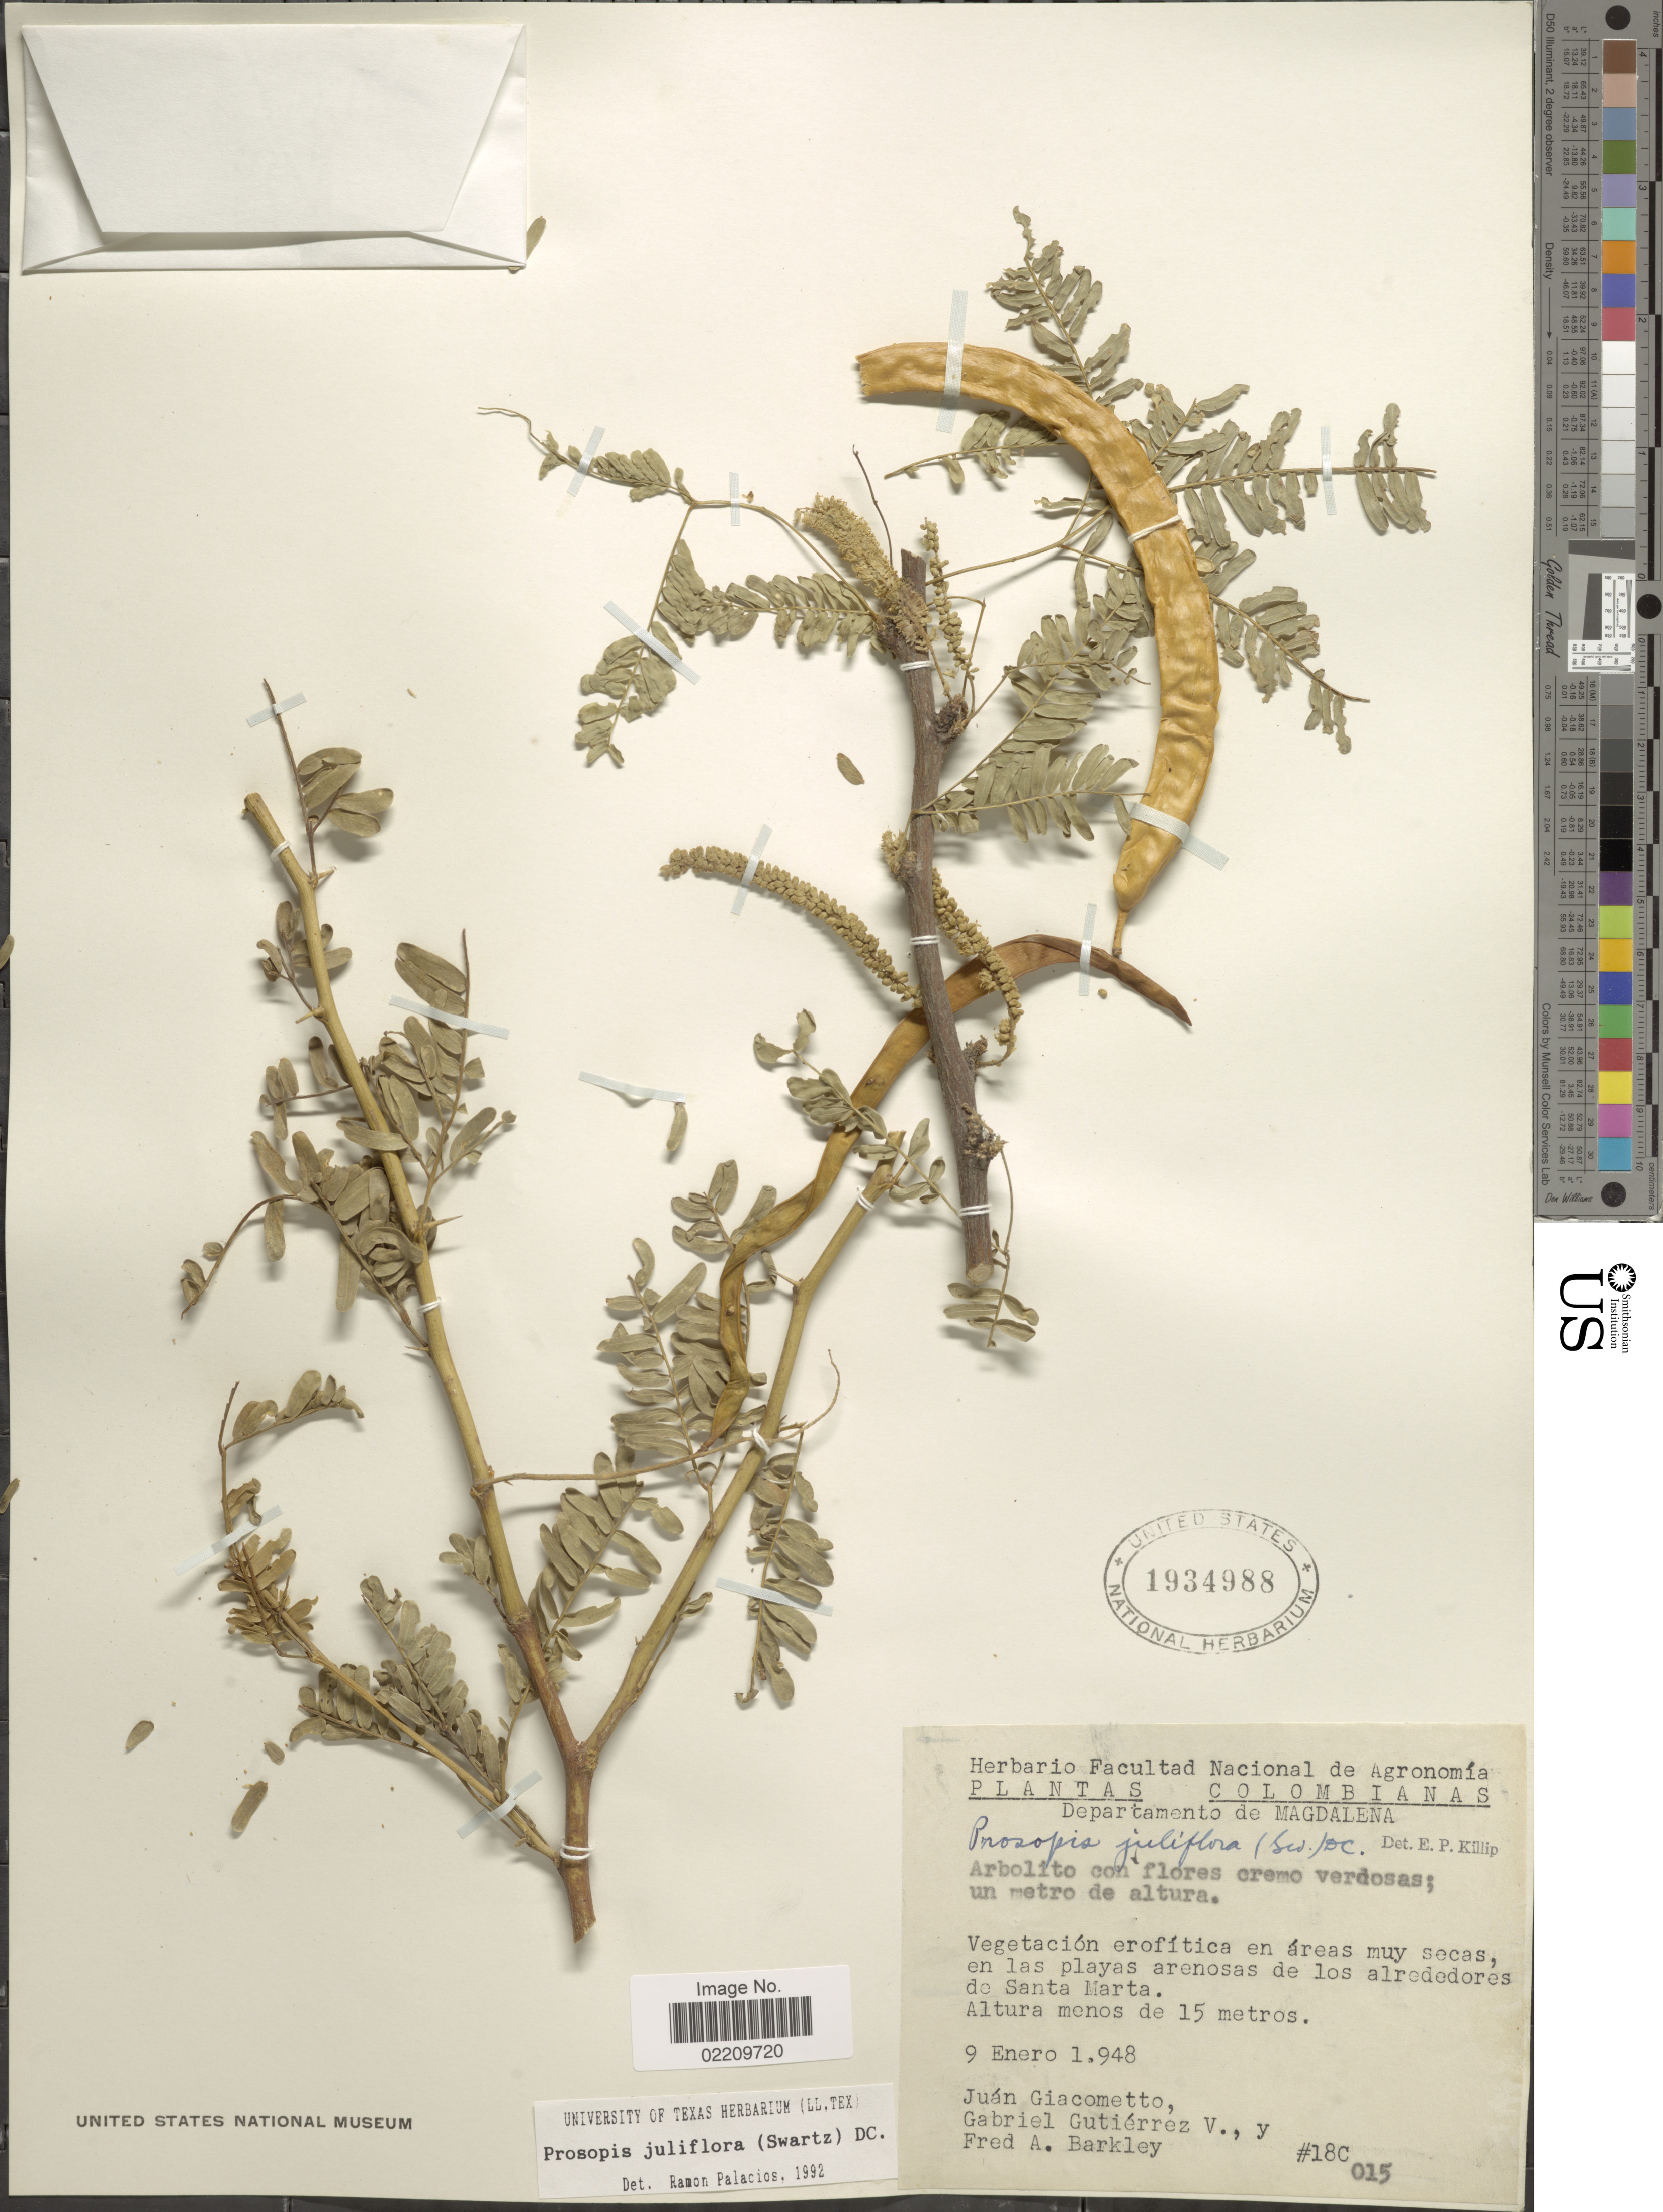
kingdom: Plantae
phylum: Tracheophyta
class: Magnoliopsida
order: Fabales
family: Fabaceae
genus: Neltuma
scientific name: Neltuma juliflora var. juliflora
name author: (Sw.) Raf.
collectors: J. Giacometto, G. Gutiérrez V. & F. A. Barkley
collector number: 18C015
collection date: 1948-01-09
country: Colombia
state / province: Magdalena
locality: Departamento de Magdalena. En las playas arenosas de los alrededores de Santa Marta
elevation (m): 15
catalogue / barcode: US 1934988